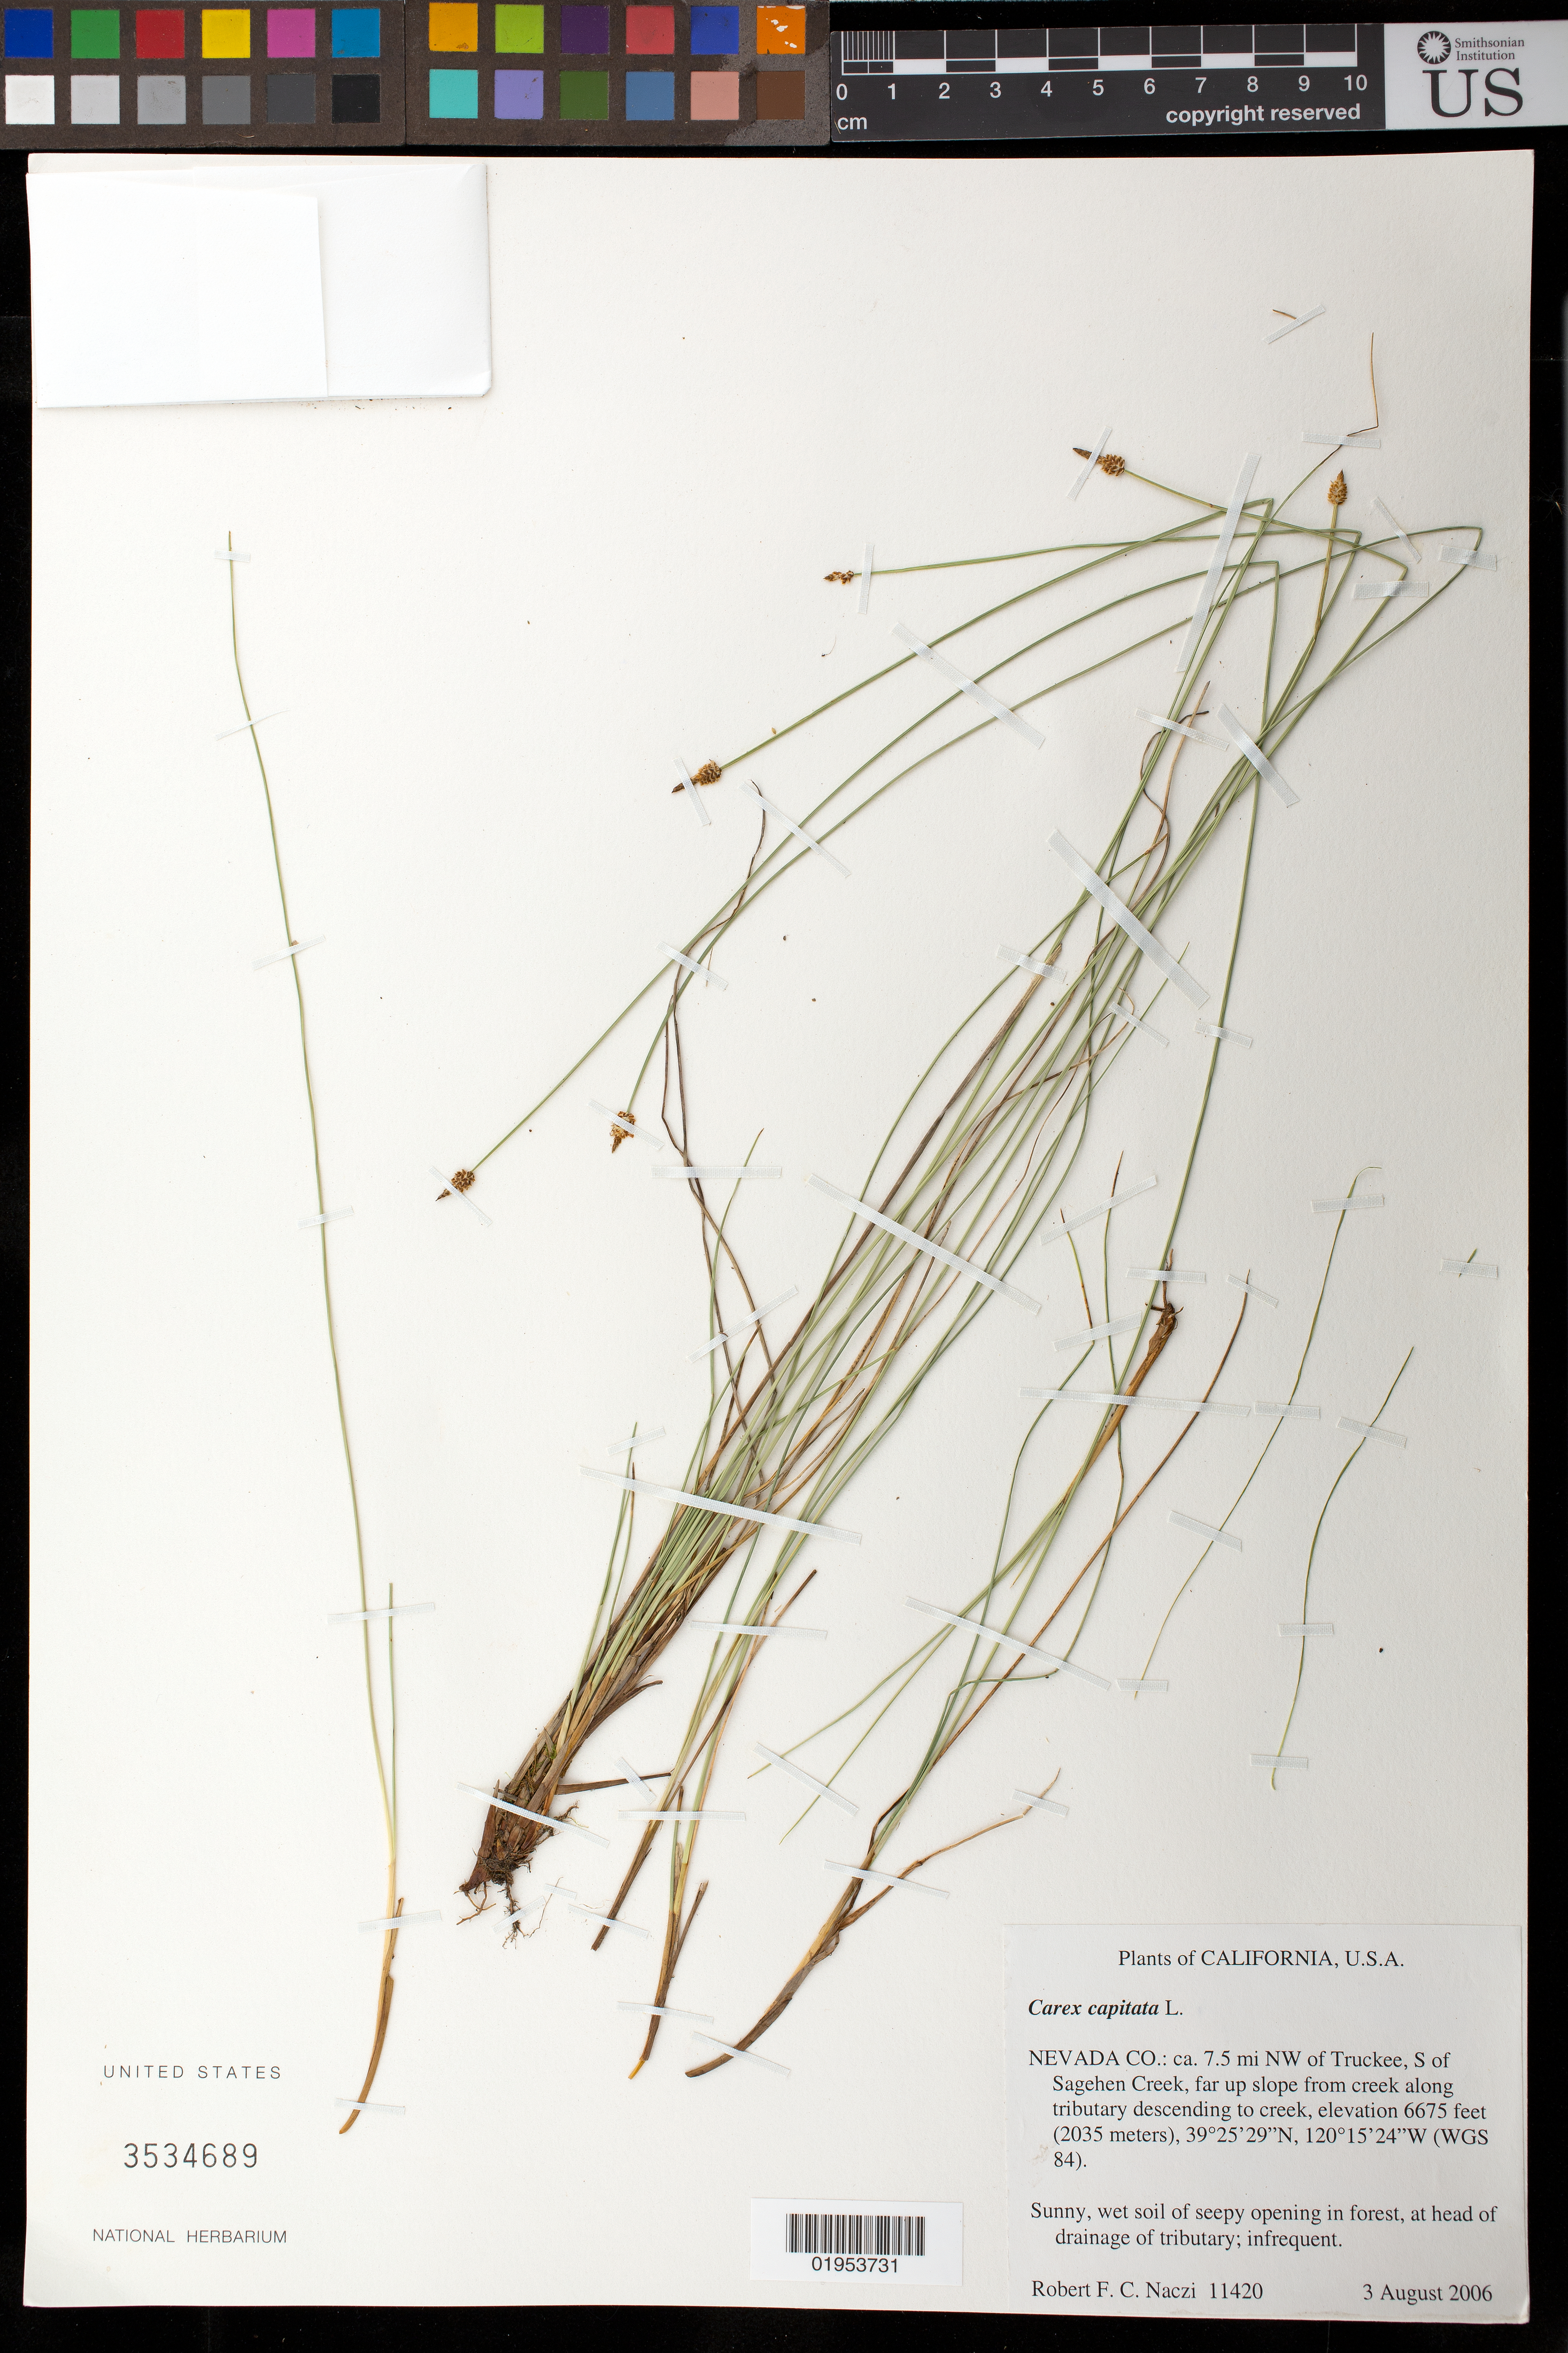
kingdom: Plantae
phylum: Tracheophyta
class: Liliopsida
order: Poales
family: Cyperaceae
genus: Carex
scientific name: Carex capitata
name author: L.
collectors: R. F. C. Naczi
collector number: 11420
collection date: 2006-08-03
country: United States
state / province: California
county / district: Nevada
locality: ca. 7.5 mi. NW of Truckee, S of Sagehen Creek, far up slope from creek along tributary descending to creek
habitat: Sunny, wet soil of seepy opening in forest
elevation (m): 2035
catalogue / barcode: US 3534689